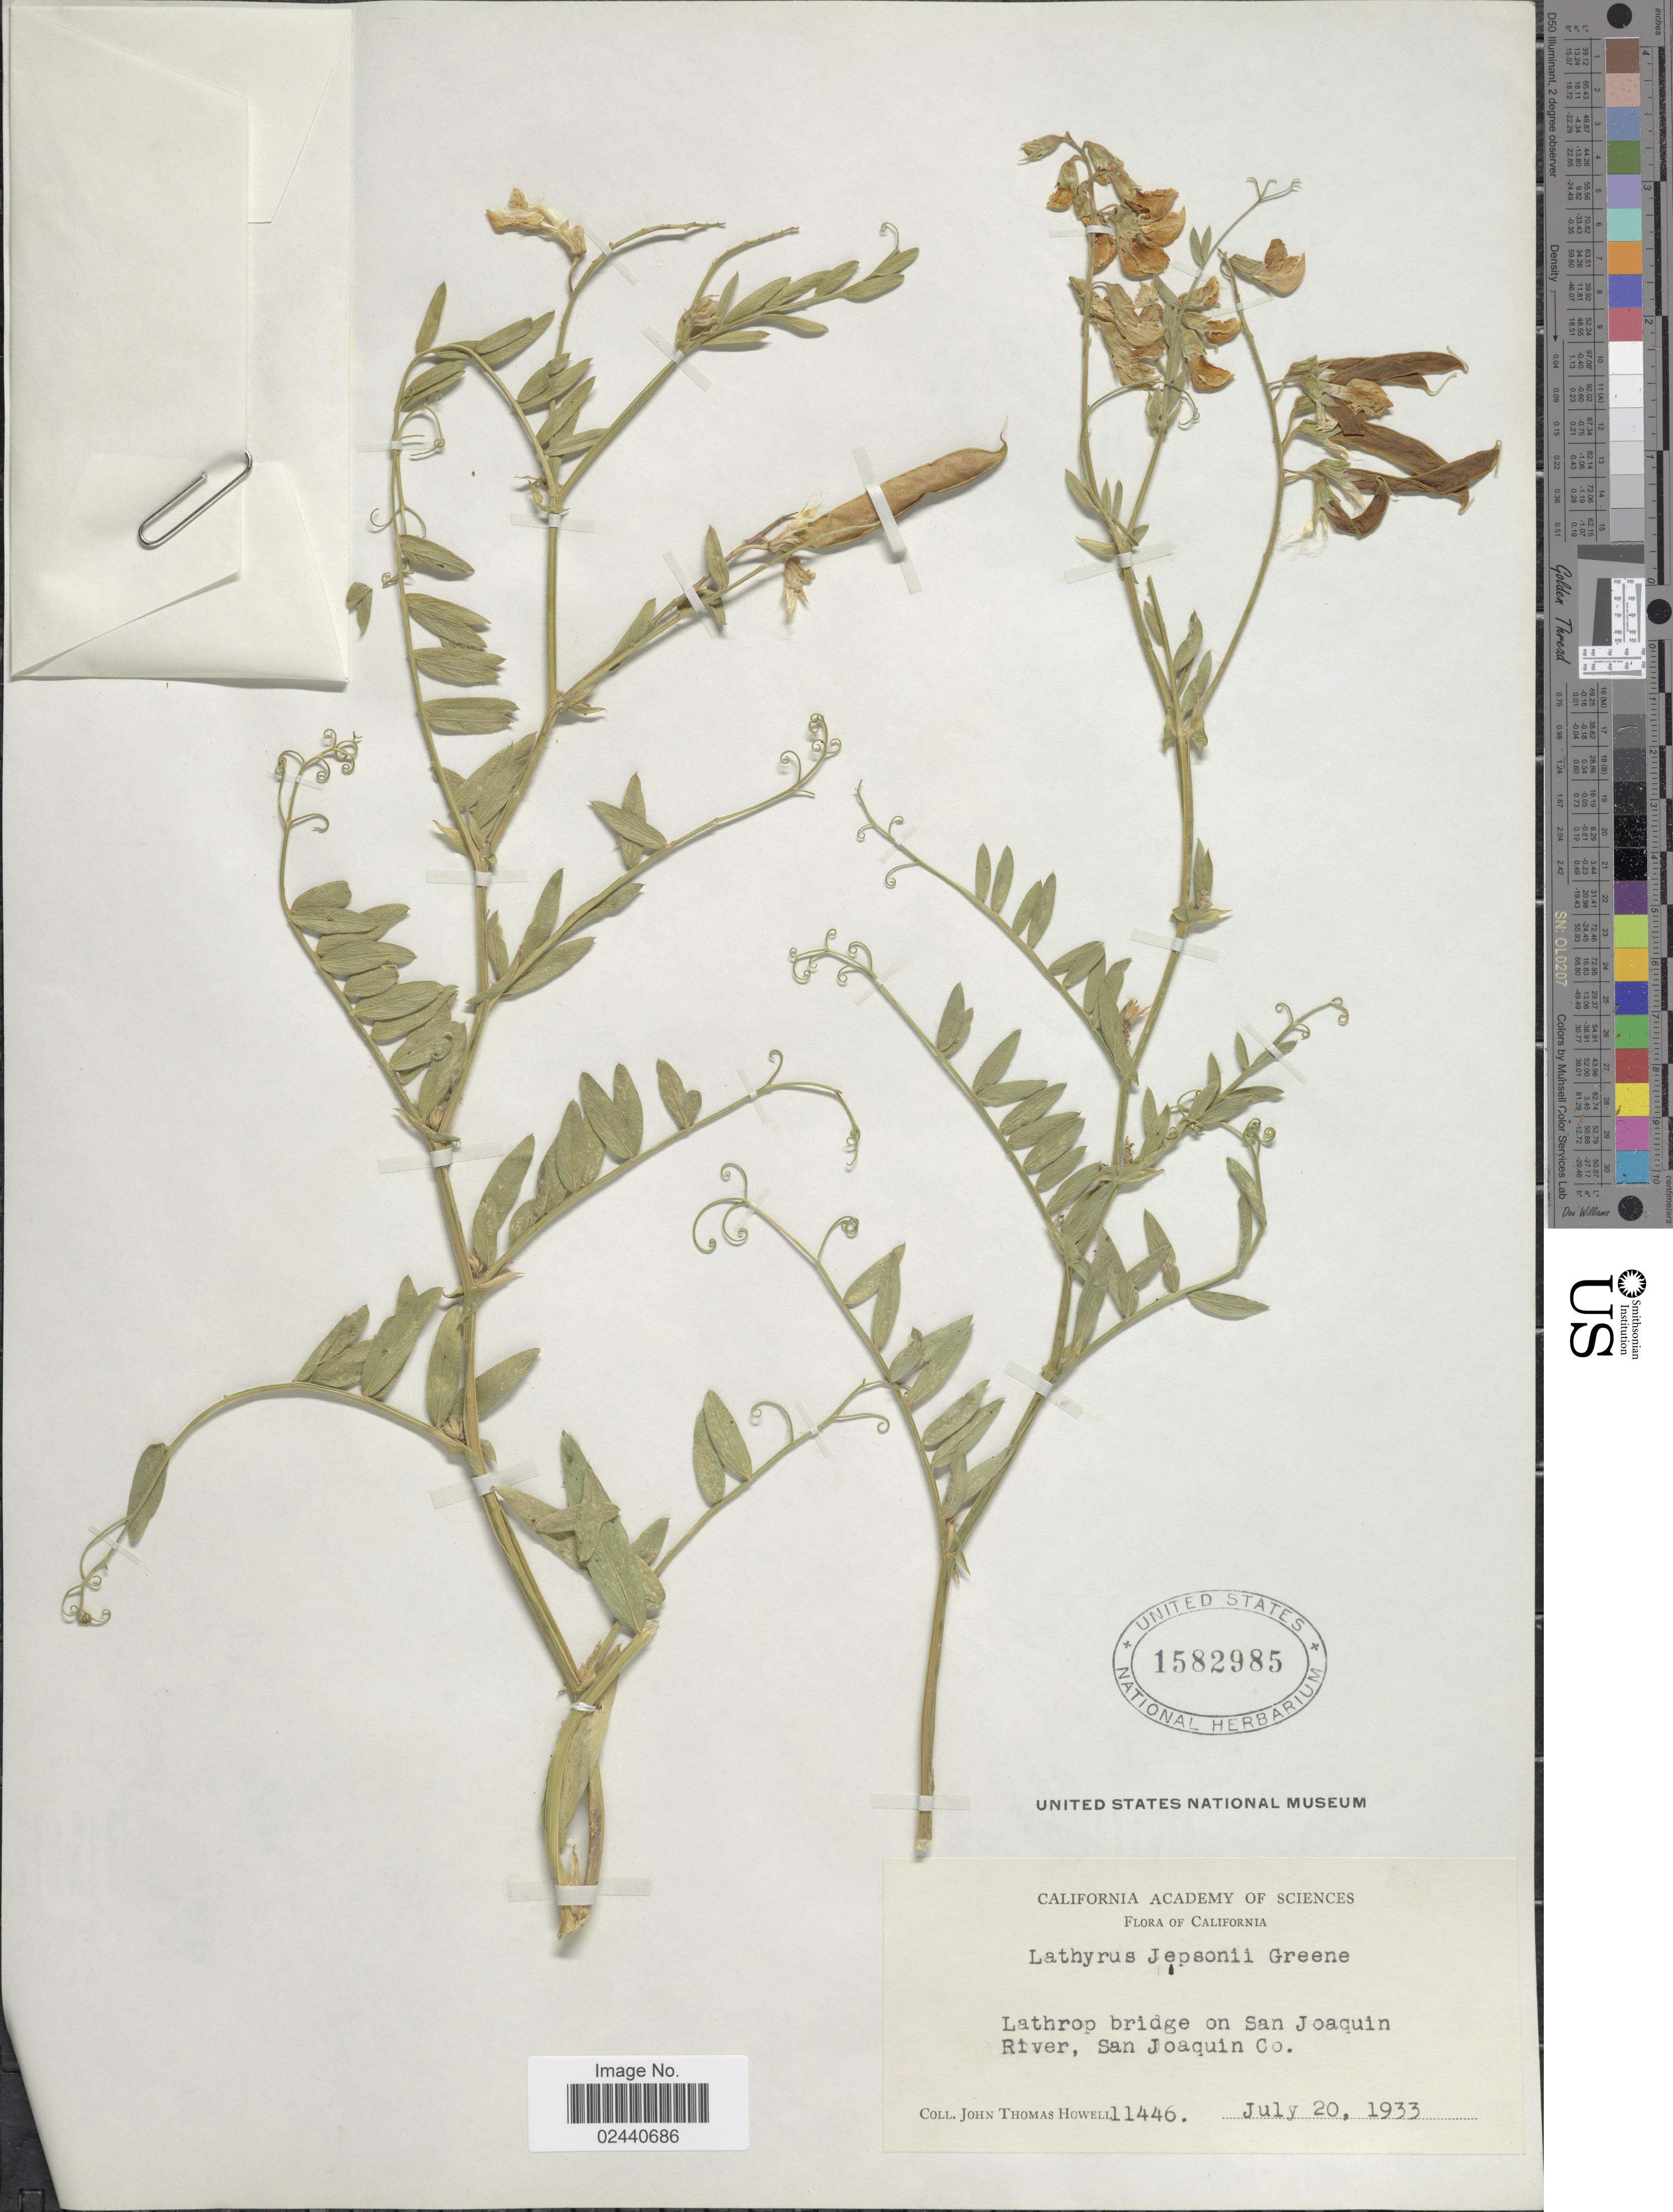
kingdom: Plantae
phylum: Tracheophyta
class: Magnoliopsida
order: Fabales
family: Fabaceae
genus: Lathyrus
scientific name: Lathyrus jepsonii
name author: Greene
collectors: J. T. Howell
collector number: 11446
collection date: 1933-07-20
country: United States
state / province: California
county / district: San Joaquin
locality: Lathrop bridge on San Joaquin River, San Joaquin Co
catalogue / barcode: US 1582985